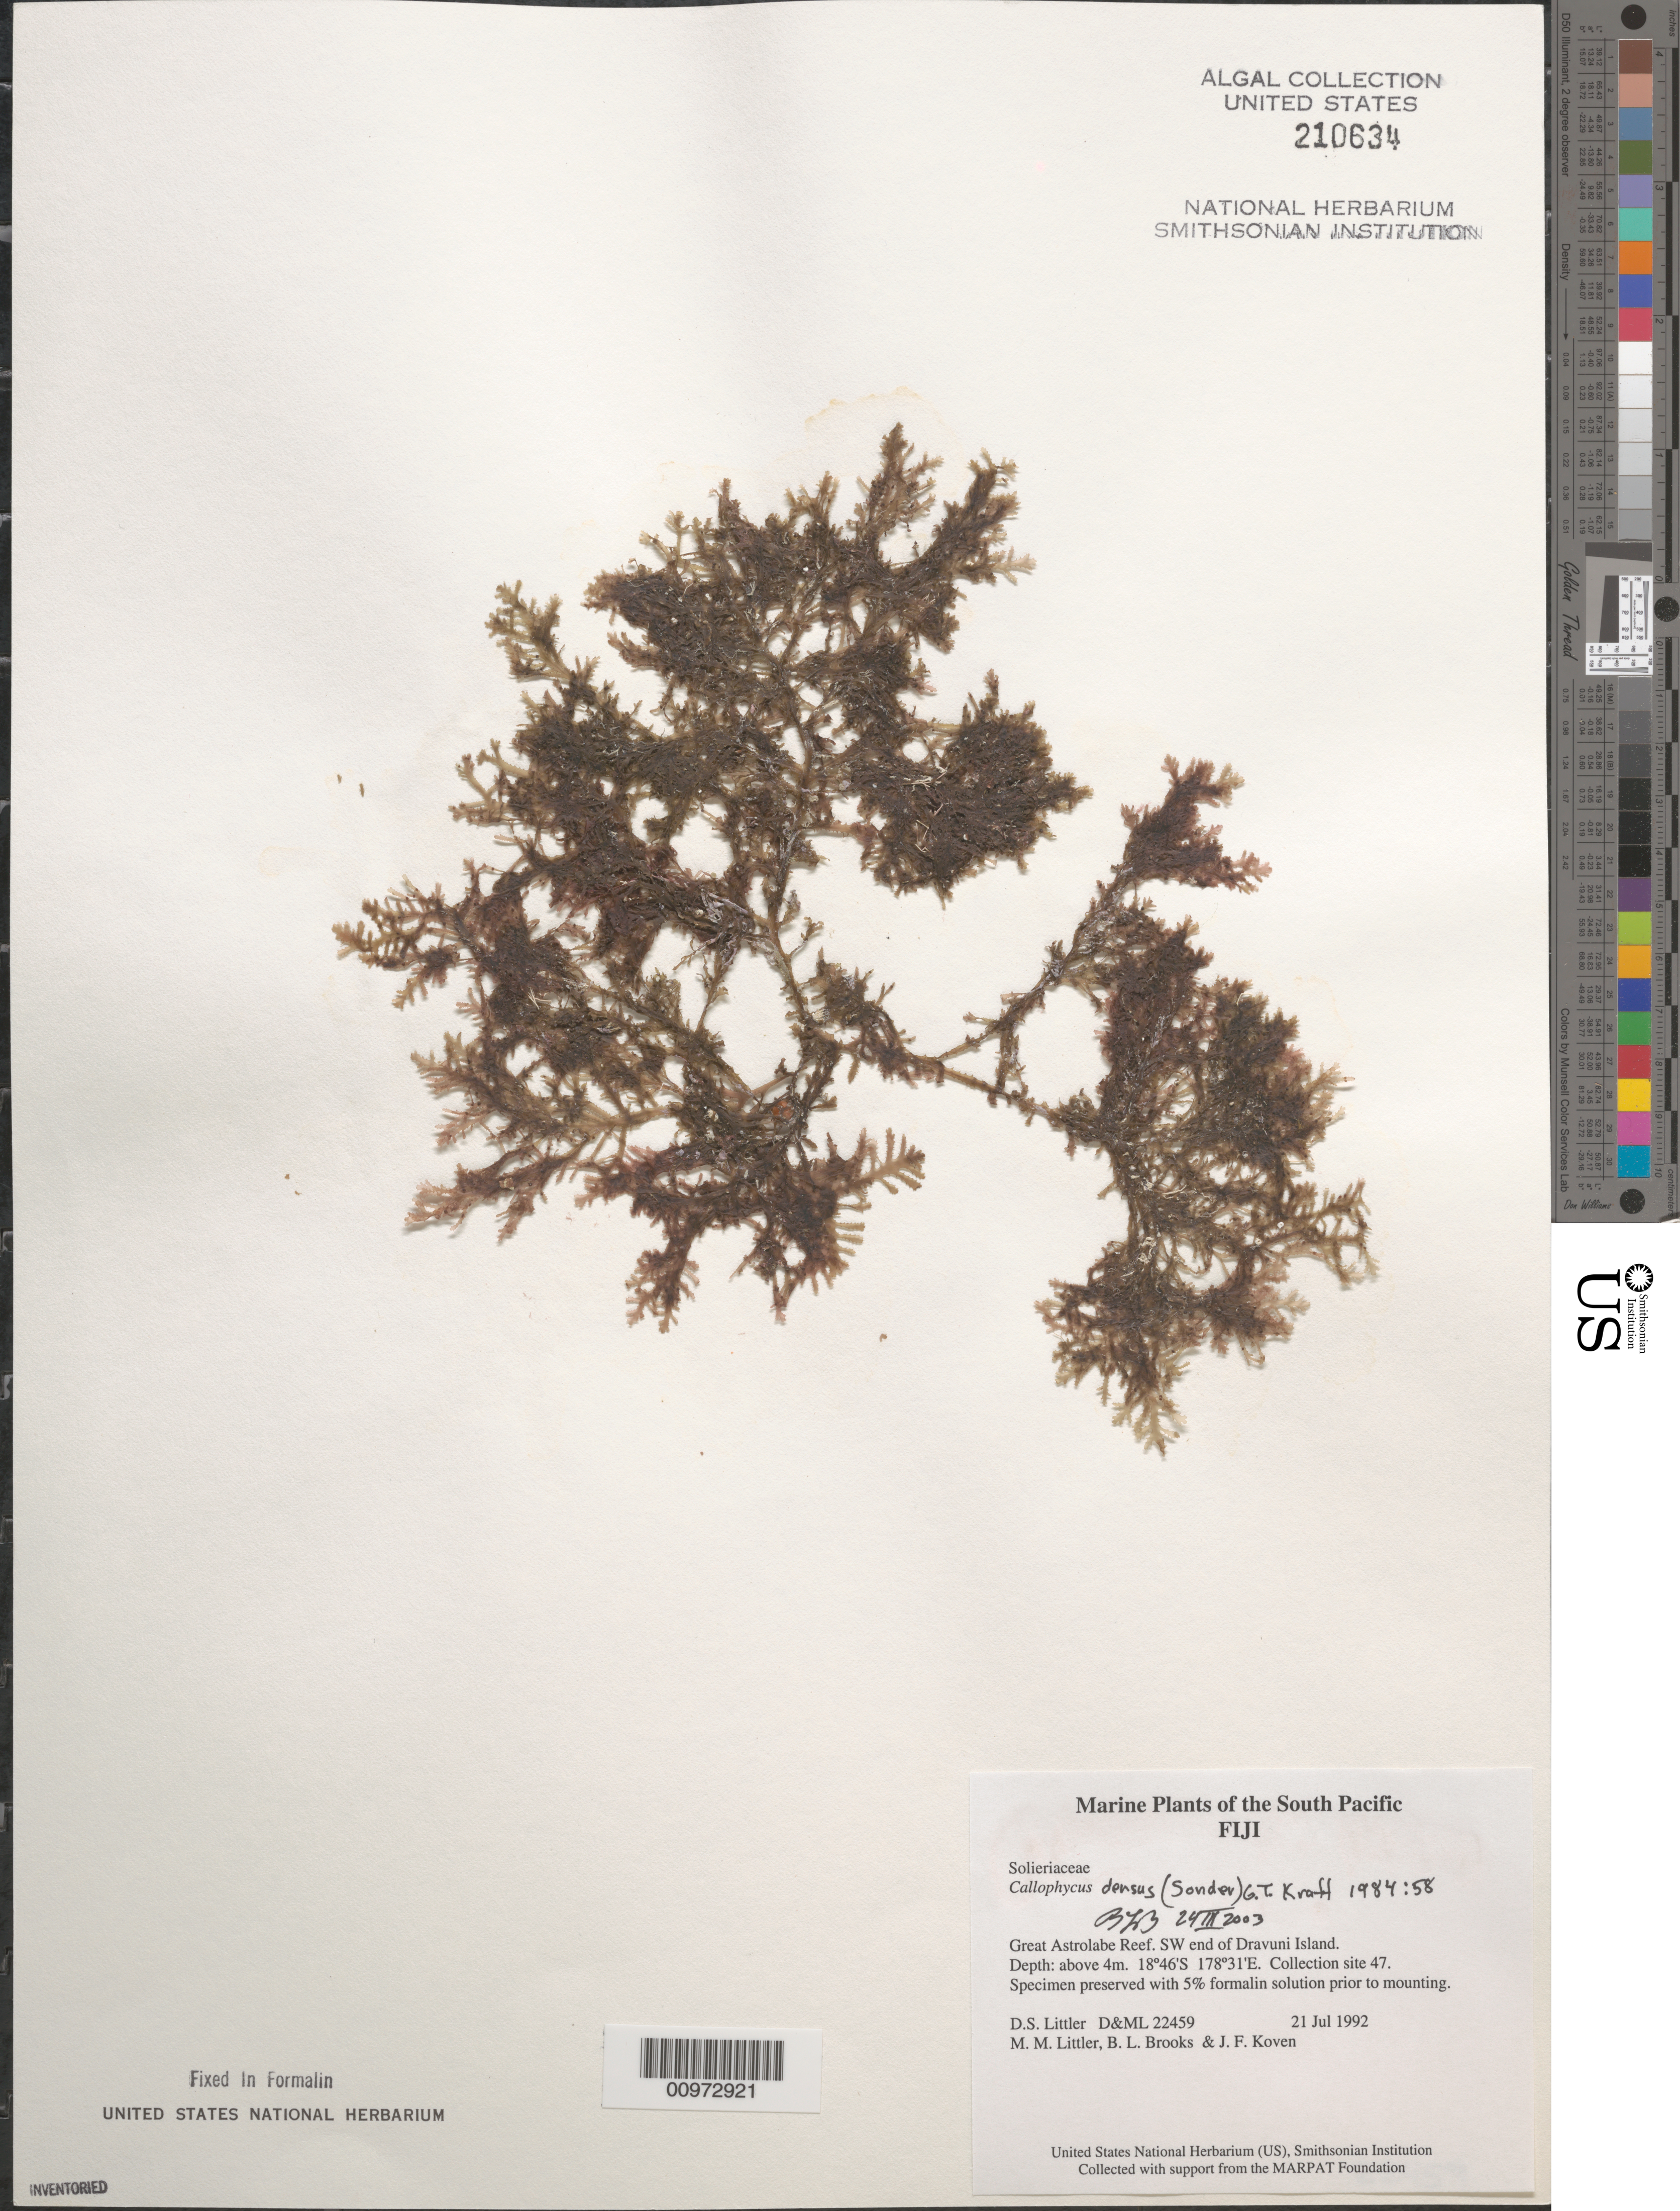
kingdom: Plantae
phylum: Rhodophyta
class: Florideophyceae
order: Gigartinales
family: Solieriaceae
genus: Callophycus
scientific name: Callophycus densus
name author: (Sond.) G.T.Kraft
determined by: Brooks, B. L., (BOT), Smithsonian Institution - National Museum of Natural History (UNITED STATES)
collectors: D. S. Littler, M. M. Littler, B. Brooks & J. Koven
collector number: D&ML 22459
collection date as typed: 21 Jul 1992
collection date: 1992-07-21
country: Fiji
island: Dravuni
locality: Great Astrolabe Reef, southwest end of island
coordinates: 18 46'S, 178 31'E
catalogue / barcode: US 210634